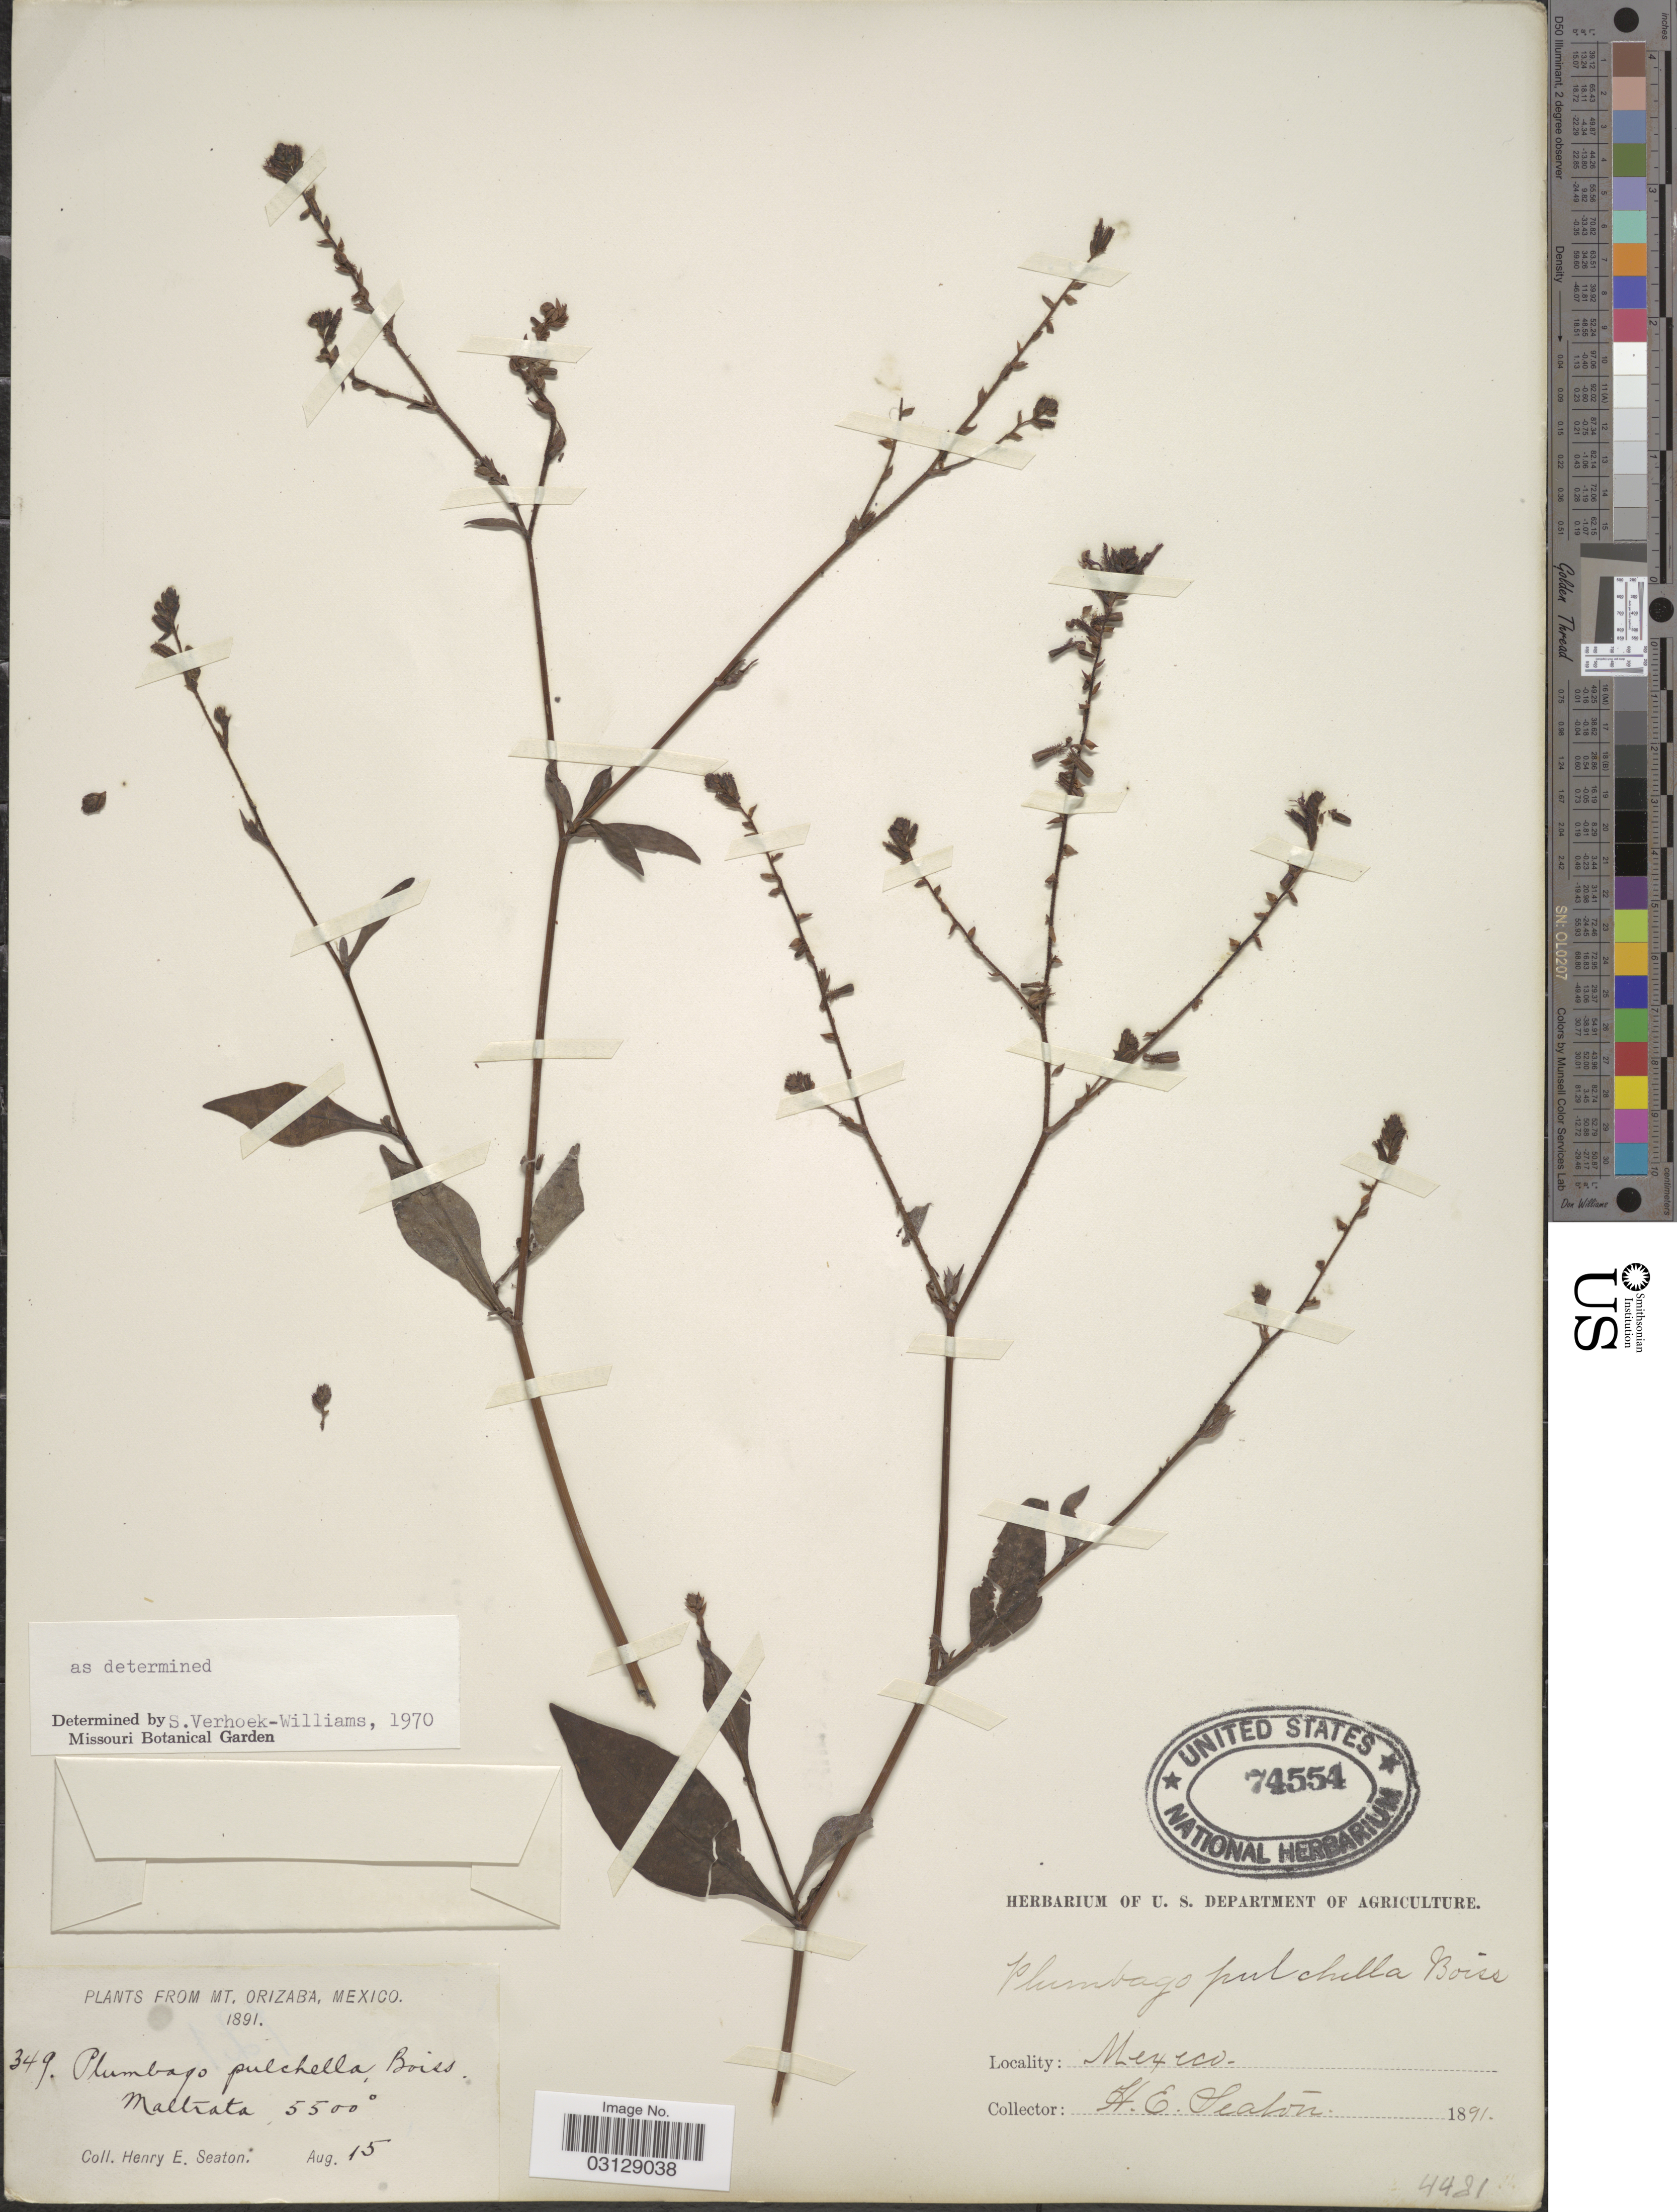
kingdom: Plantae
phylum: Tracheophyta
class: Magnoliopsida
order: Caryophyllales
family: Plumbaginaceae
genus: Plumbago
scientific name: Plumbago pulchella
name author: Boiss.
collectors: H. E. Seaton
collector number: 349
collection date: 1891-08-15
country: Mexico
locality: Mt. Orizaba. Maltrata.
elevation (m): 1676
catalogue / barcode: US 74554